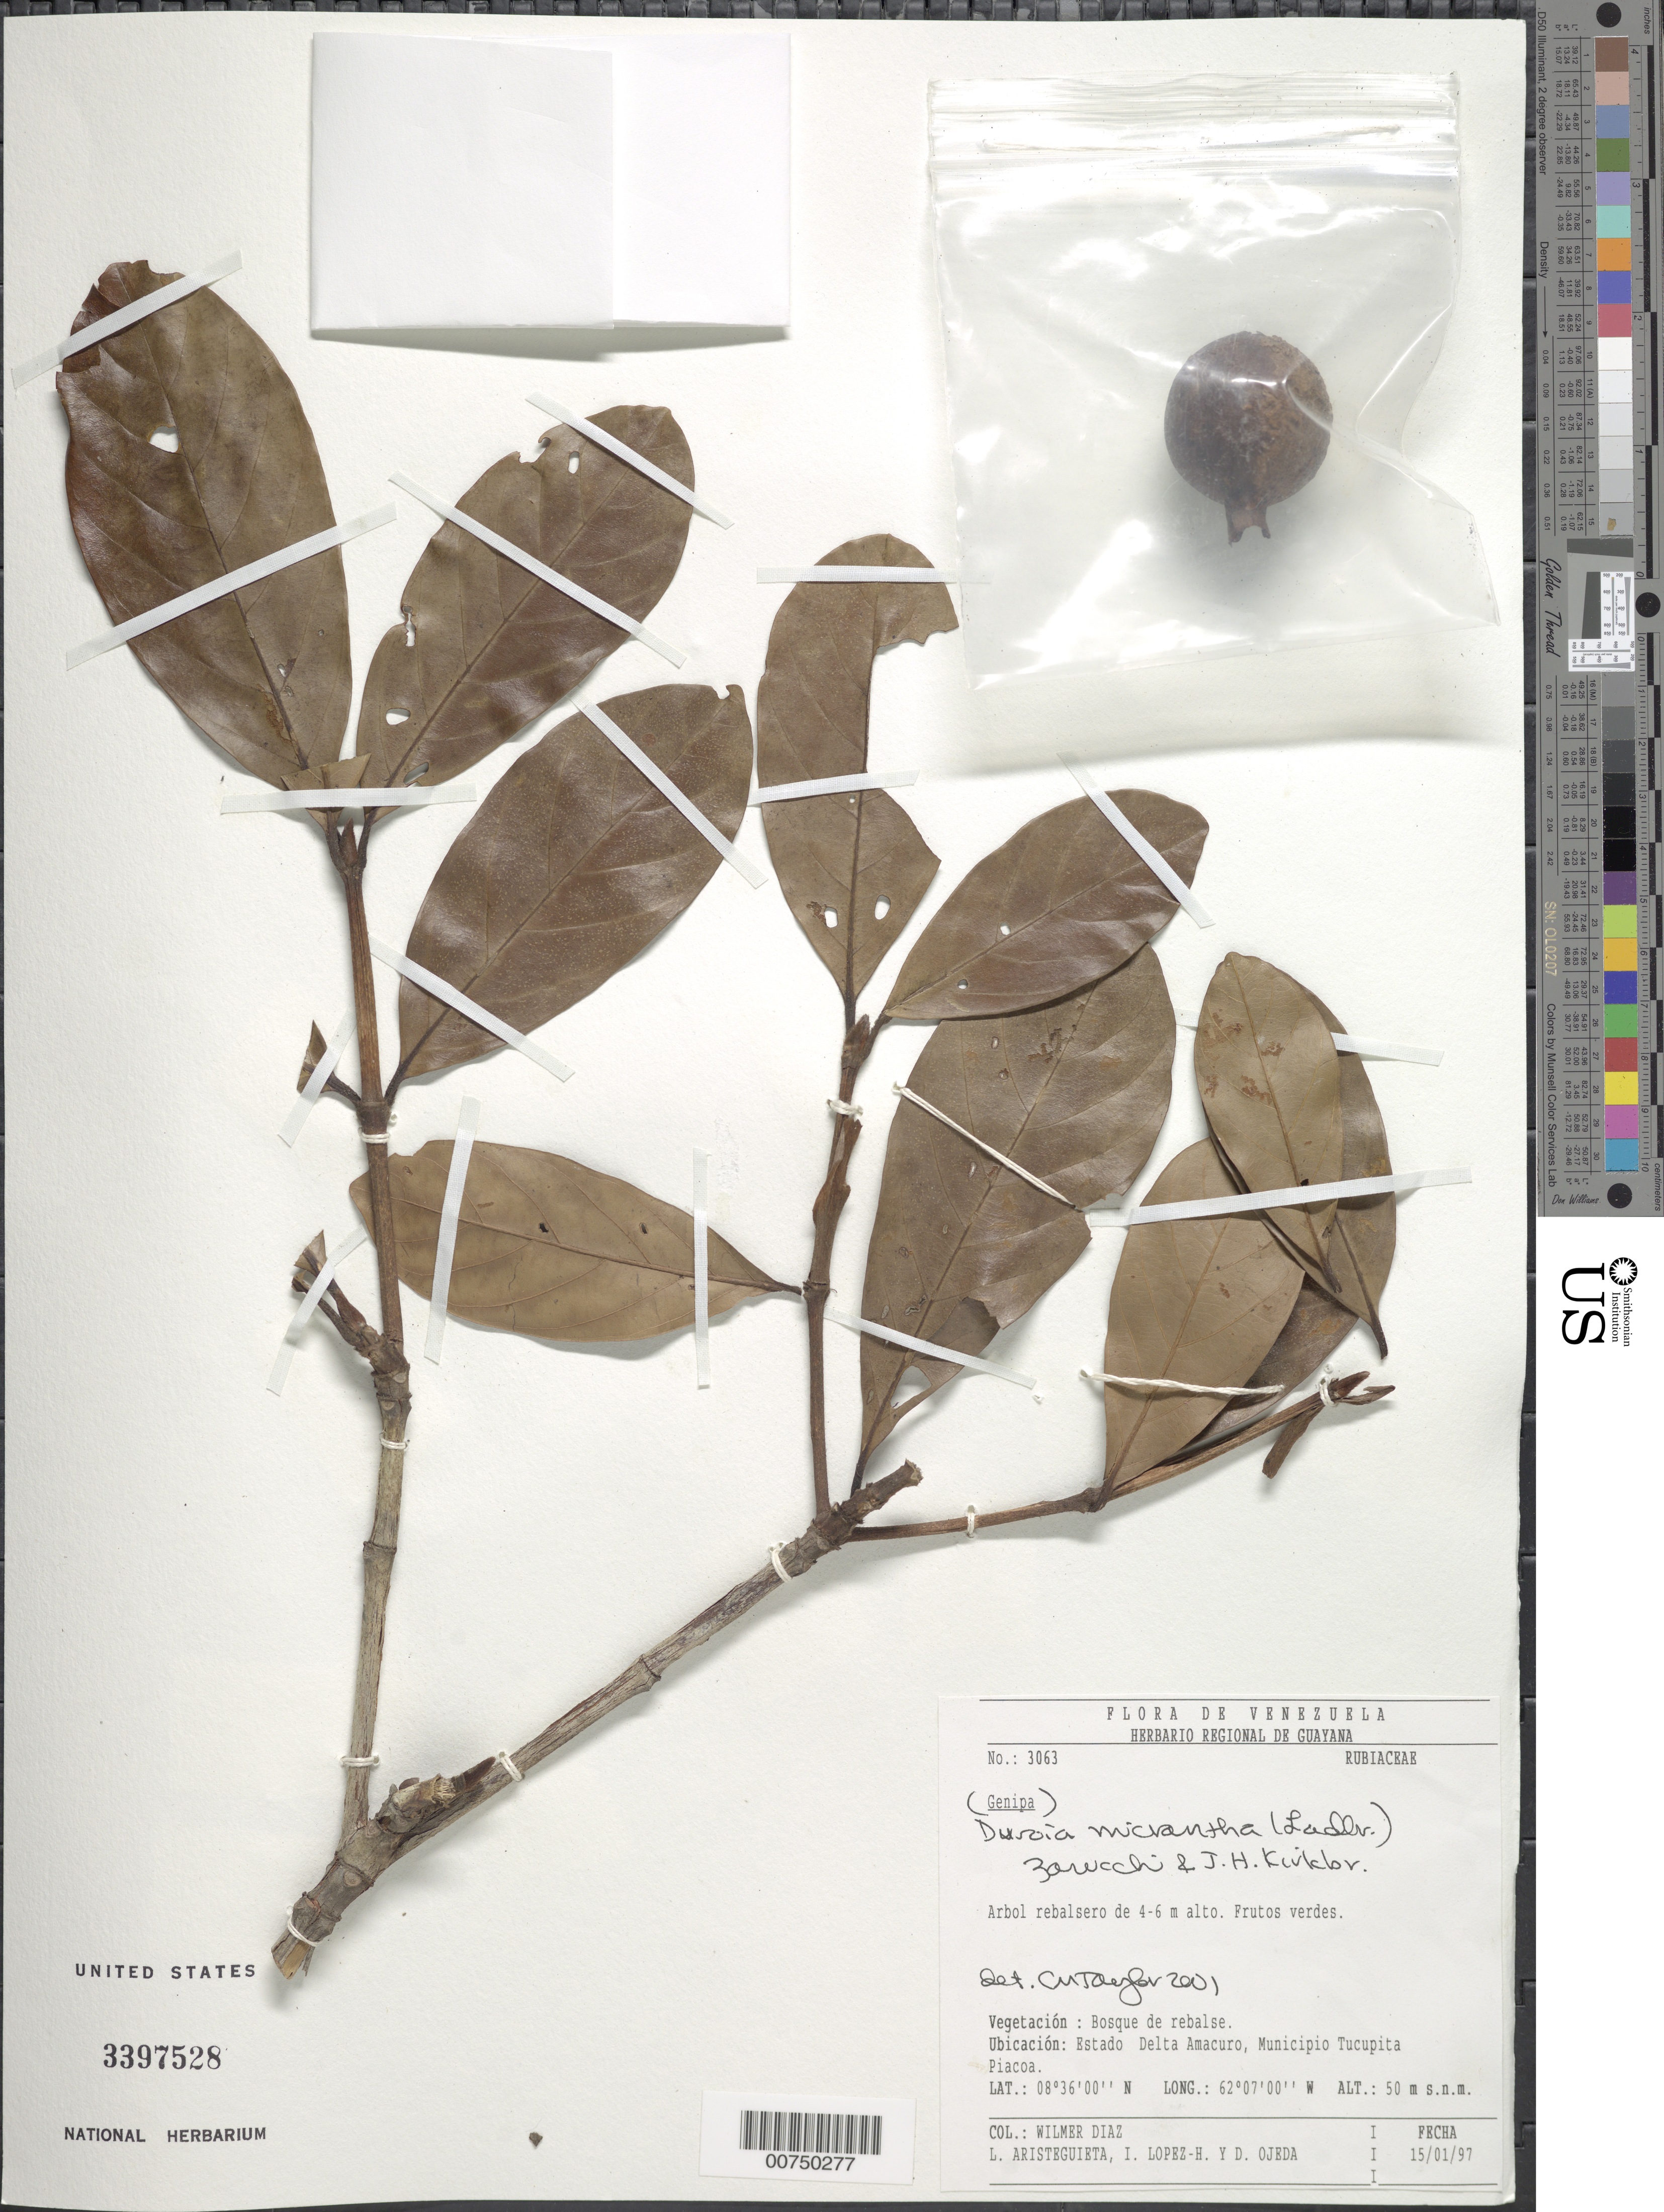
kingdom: Plantae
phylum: Tracheophyta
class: Magnoliopsida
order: Gentianales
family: Rubiaceae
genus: Duroia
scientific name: Duroia micrantha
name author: (Ladbr.) Zarucchi & J.H. Kirkbr.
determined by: Taylor, Charlotte M.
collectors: W. Díaz P.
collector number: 3063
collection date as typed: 15-Jan-97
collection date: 1997-01-15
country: Venezuela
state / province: Delta Amacuro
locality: Mun. Tucupita Piacoa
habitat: Bosque de rebalse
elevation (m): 50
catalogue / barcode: US 3397528